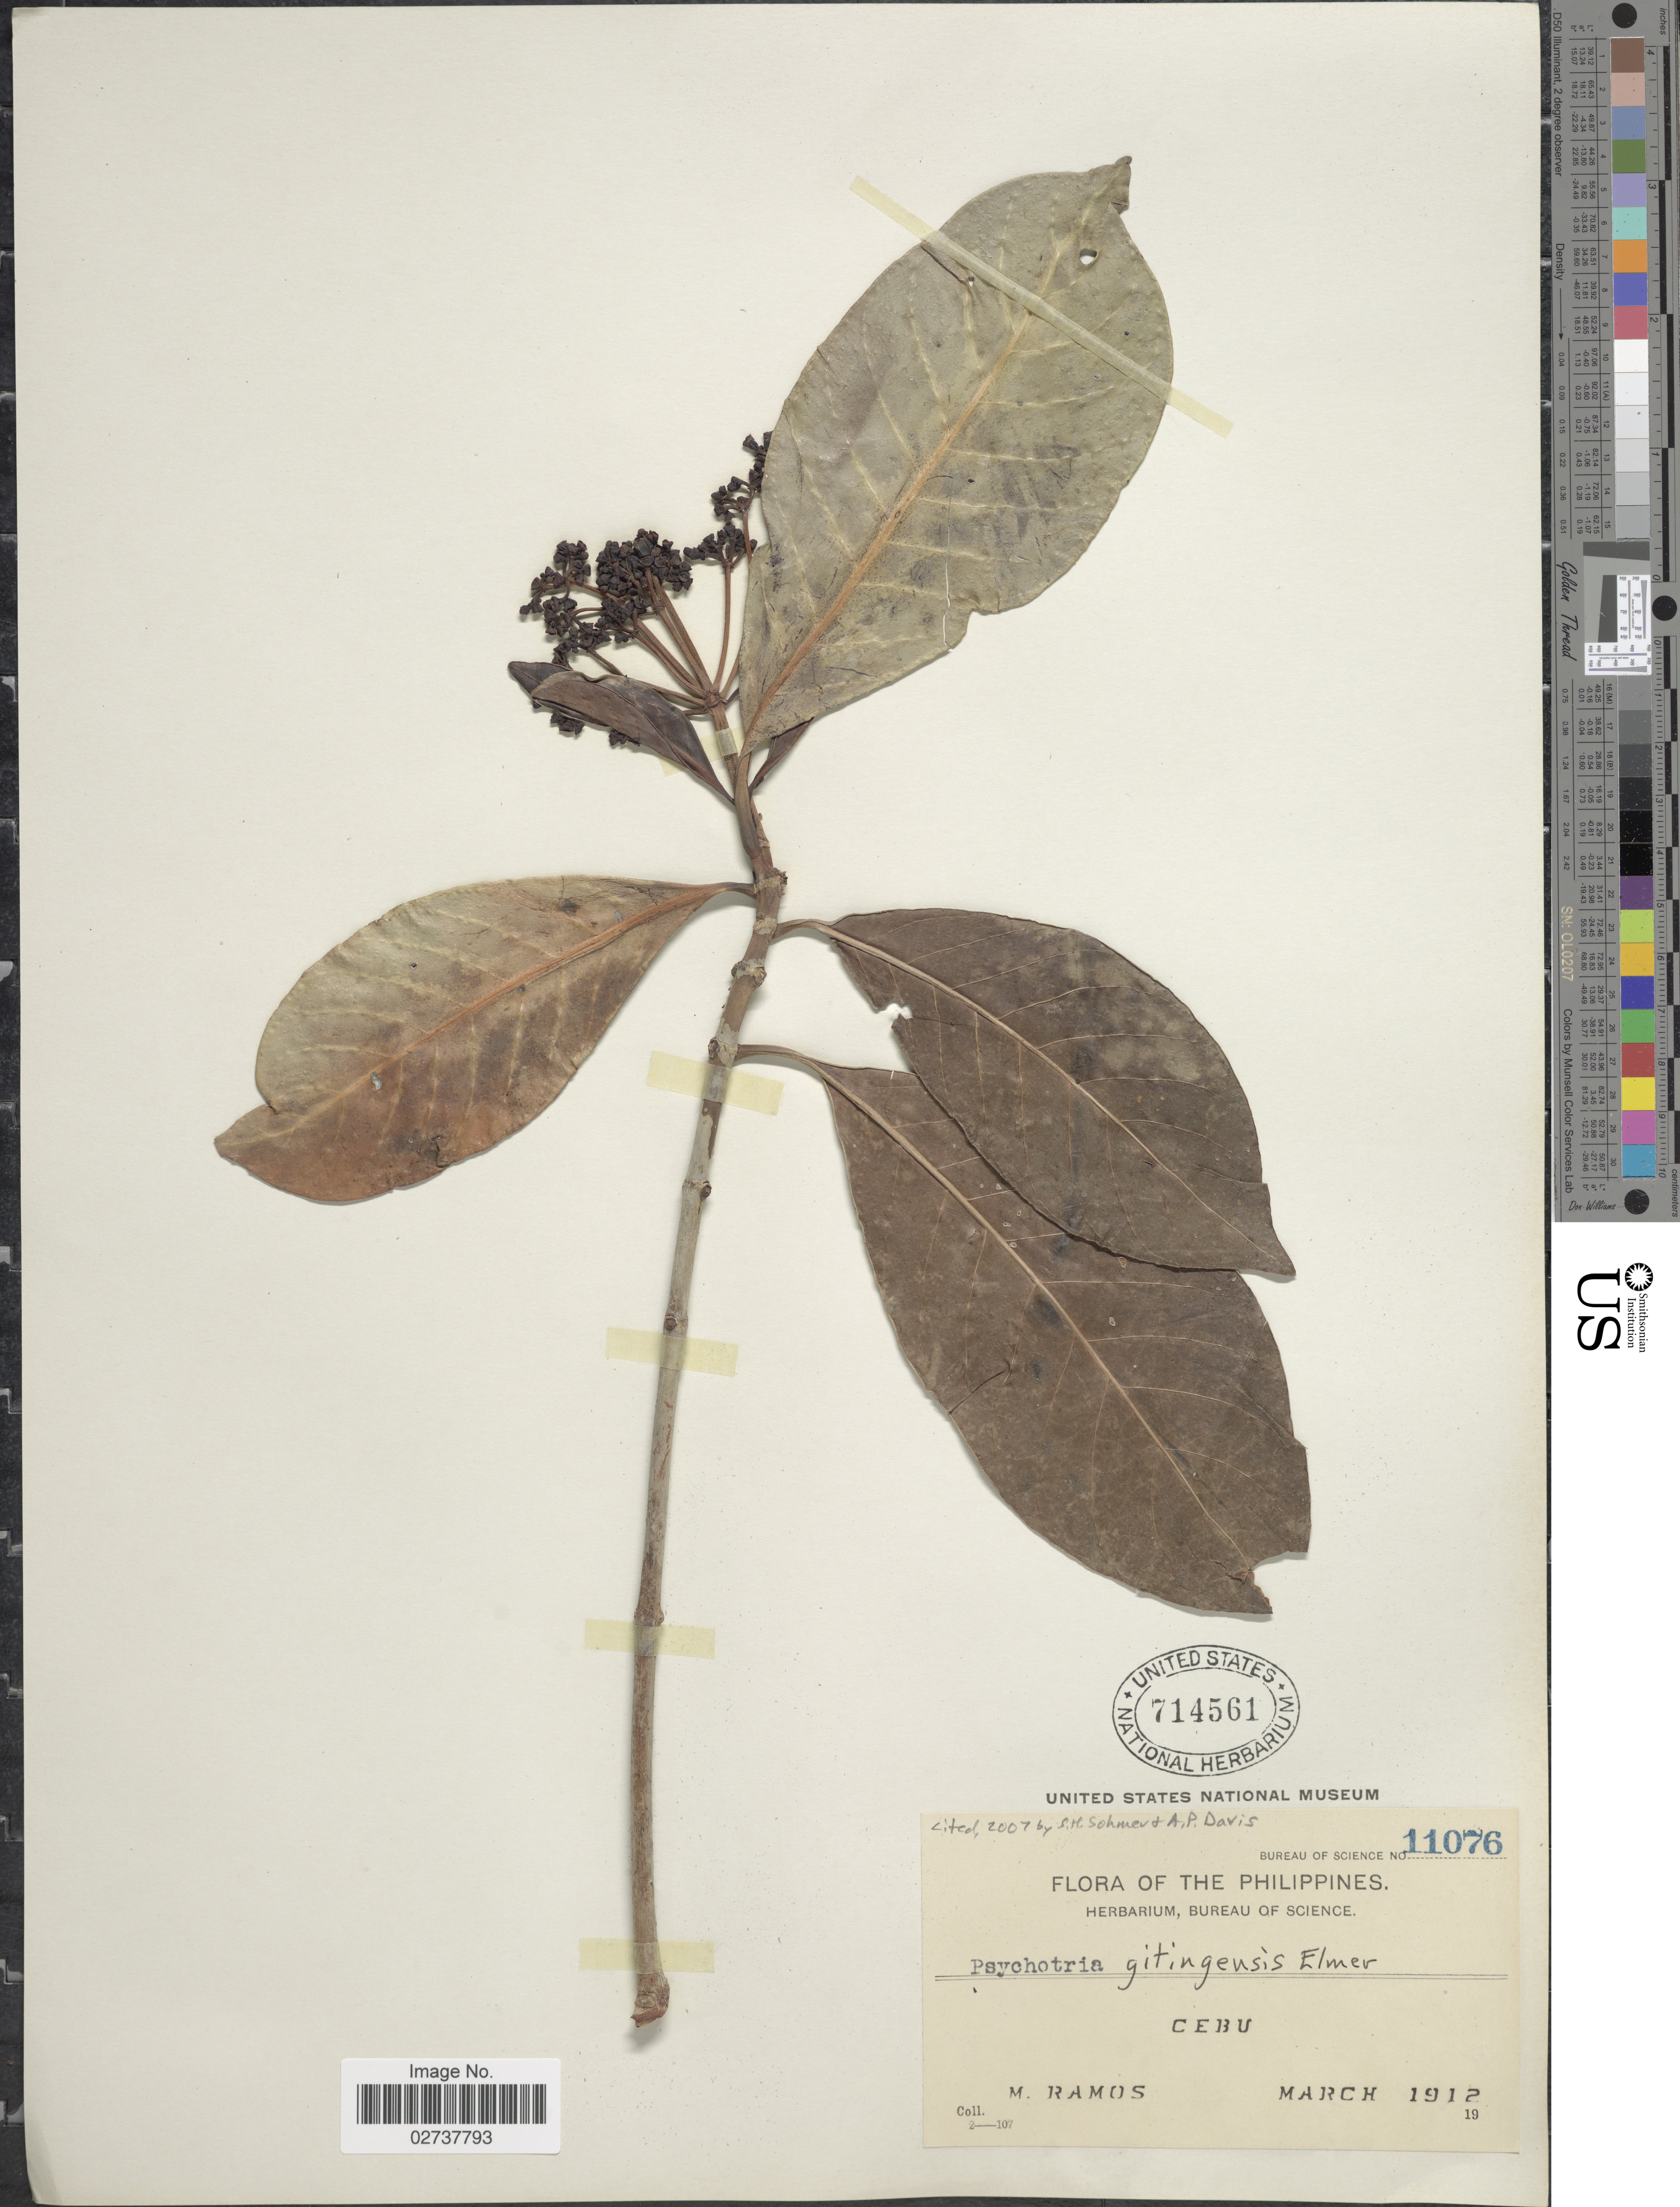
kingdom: Plantae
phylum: Tracheophyta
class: Magnoliopsida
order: Gentianales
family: Rubiaceae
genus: Psychotria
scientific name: Psychotria gitingensis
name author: Elmer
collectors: M. Ramos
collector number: Bureau of Science 11076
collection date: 1912-03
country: Philippines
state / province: Central Visayas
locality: Cebu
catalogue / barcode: US 714561